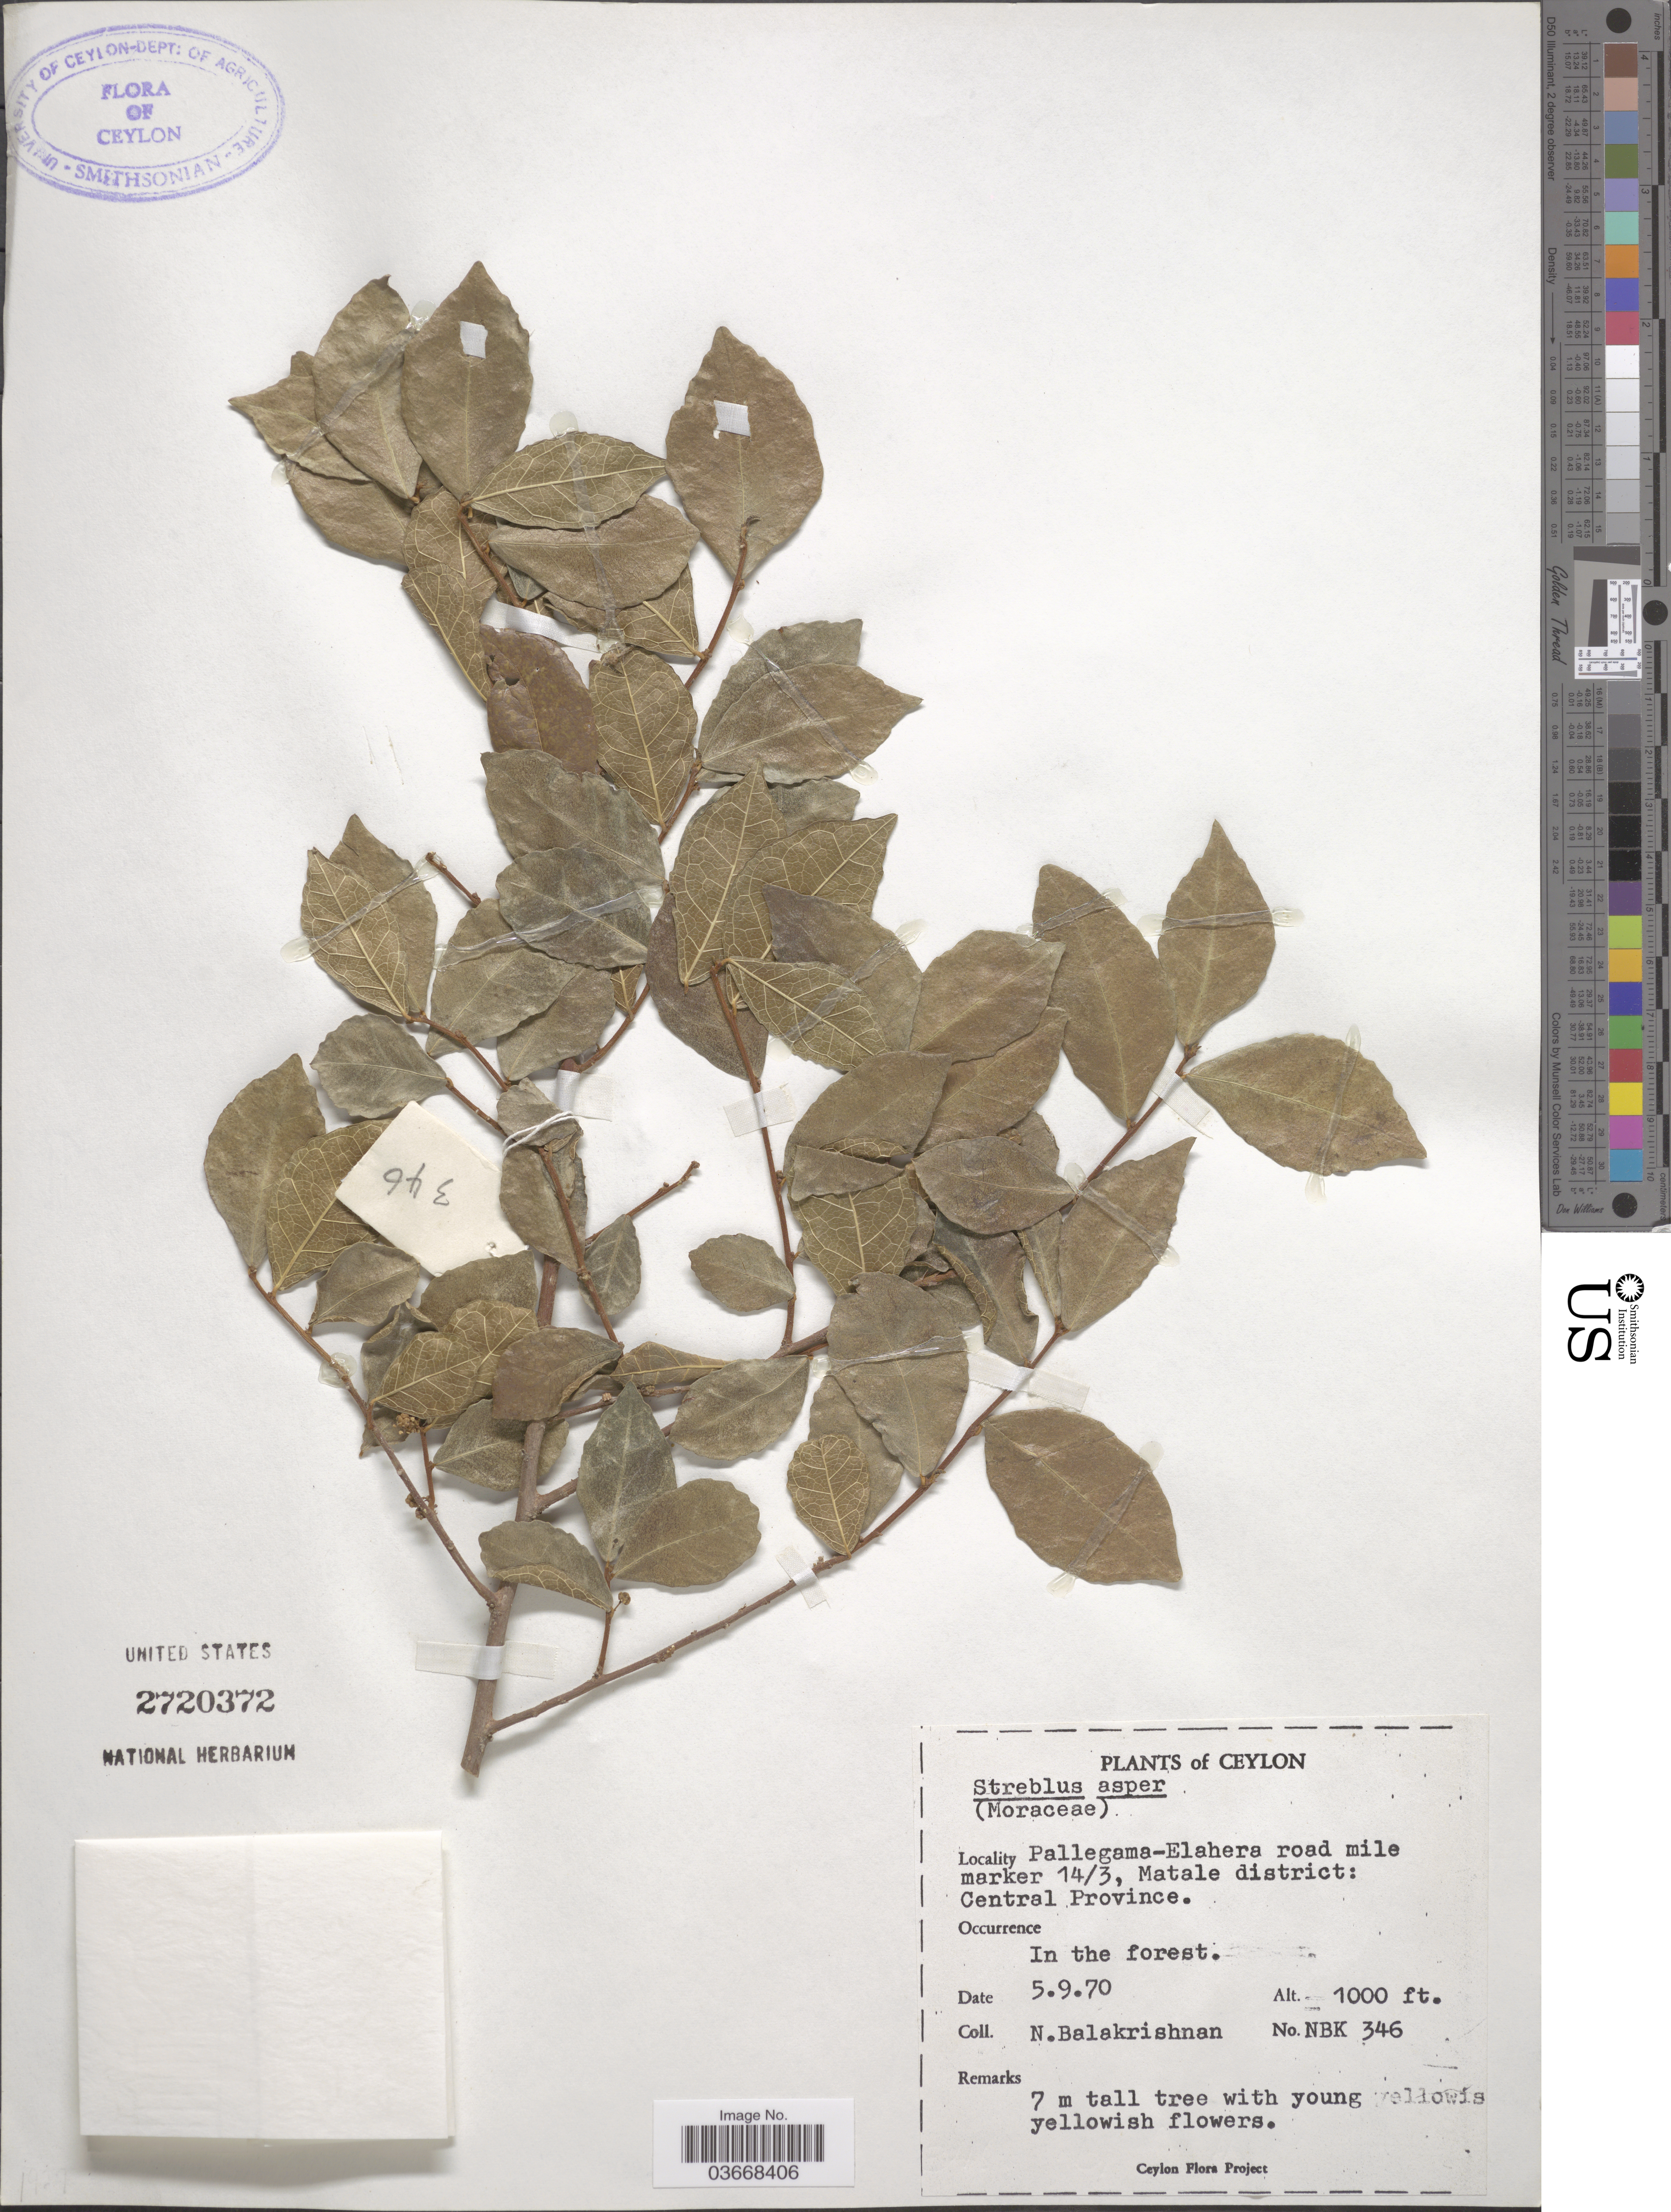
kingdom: Plantae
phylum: Tracheophyta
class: Magnoliopsida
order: Rosales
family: Moraceae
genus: Streblus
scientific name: Streblus asper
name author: Lour.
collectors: N. Balakrishnan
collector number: NBK346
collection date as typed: Transcribed d/m/y: 5/9/70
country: Sri Lanka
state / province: Central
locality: Ceylon. Pallegama-Elahera road mile marker 14/3, Matale district,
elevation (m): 305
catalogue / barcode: US 2720372